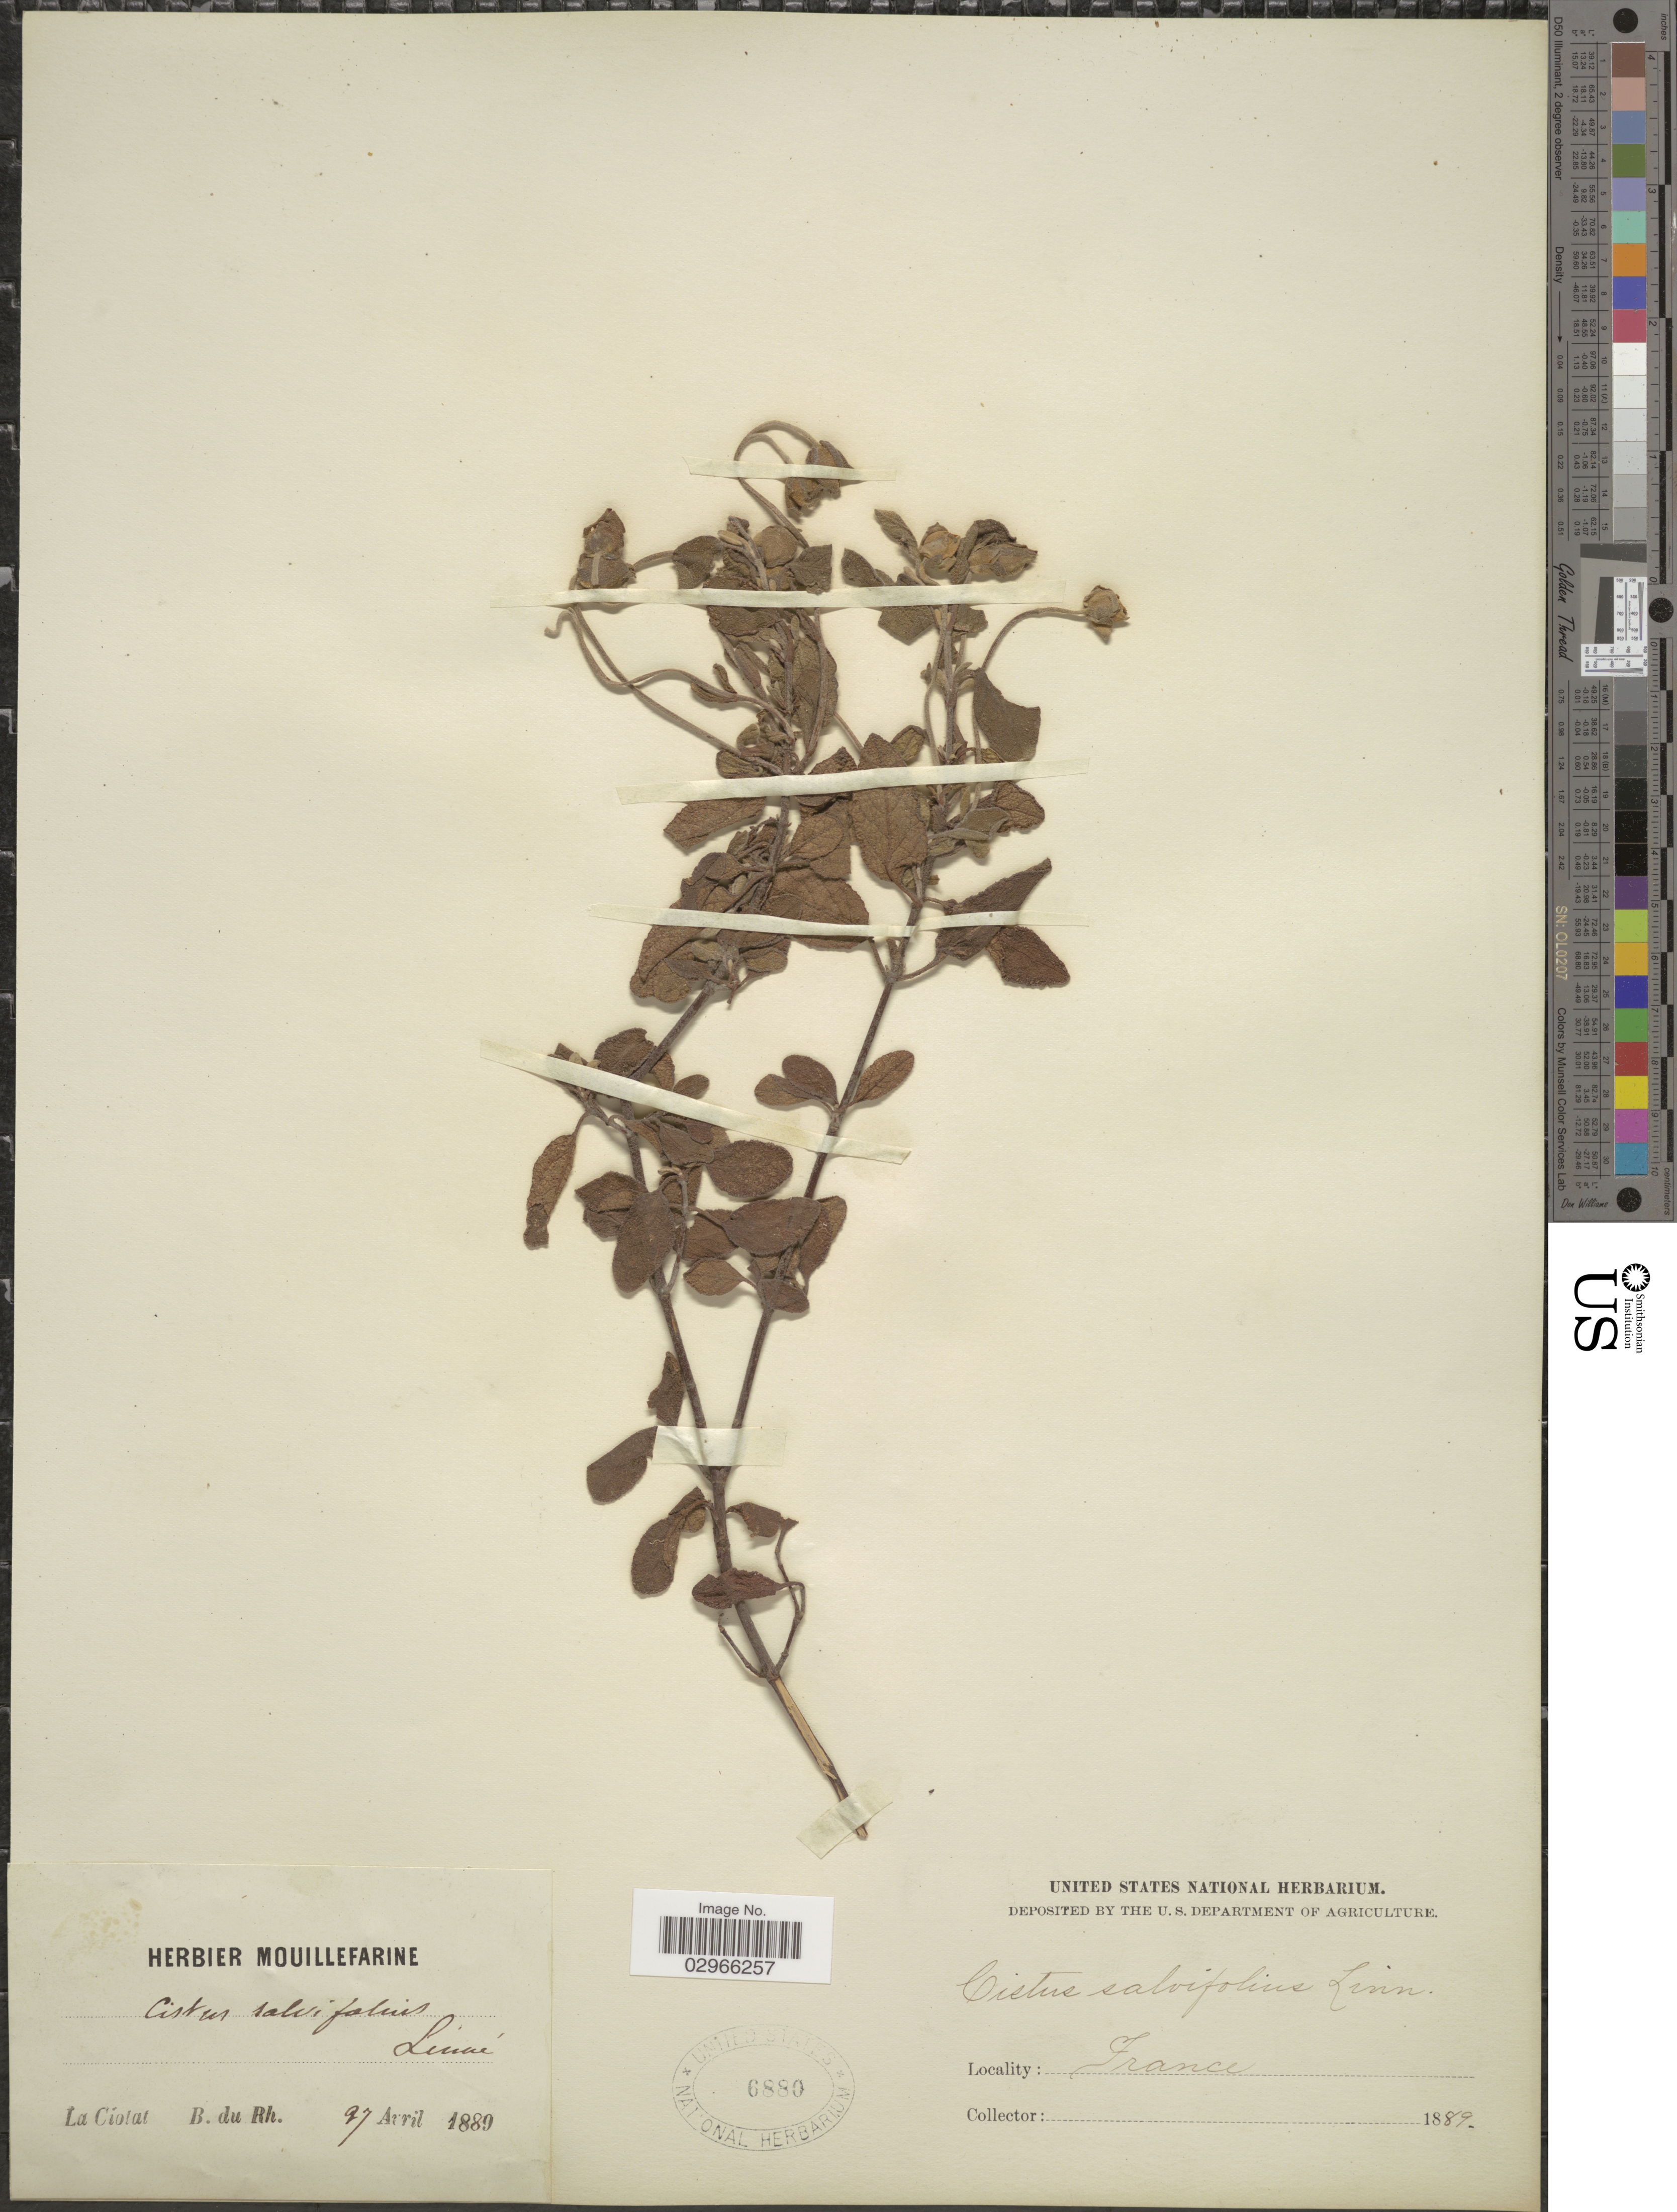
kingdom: Plantae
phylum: Tracheophyta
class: Magnoliopsida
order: Malvales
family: Cistaceae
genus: Cistus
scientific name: Cistus salviifolius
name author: L.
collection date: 1889-04-27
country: France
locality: La Cíotat. B. du Rh.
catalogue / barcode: US 6880